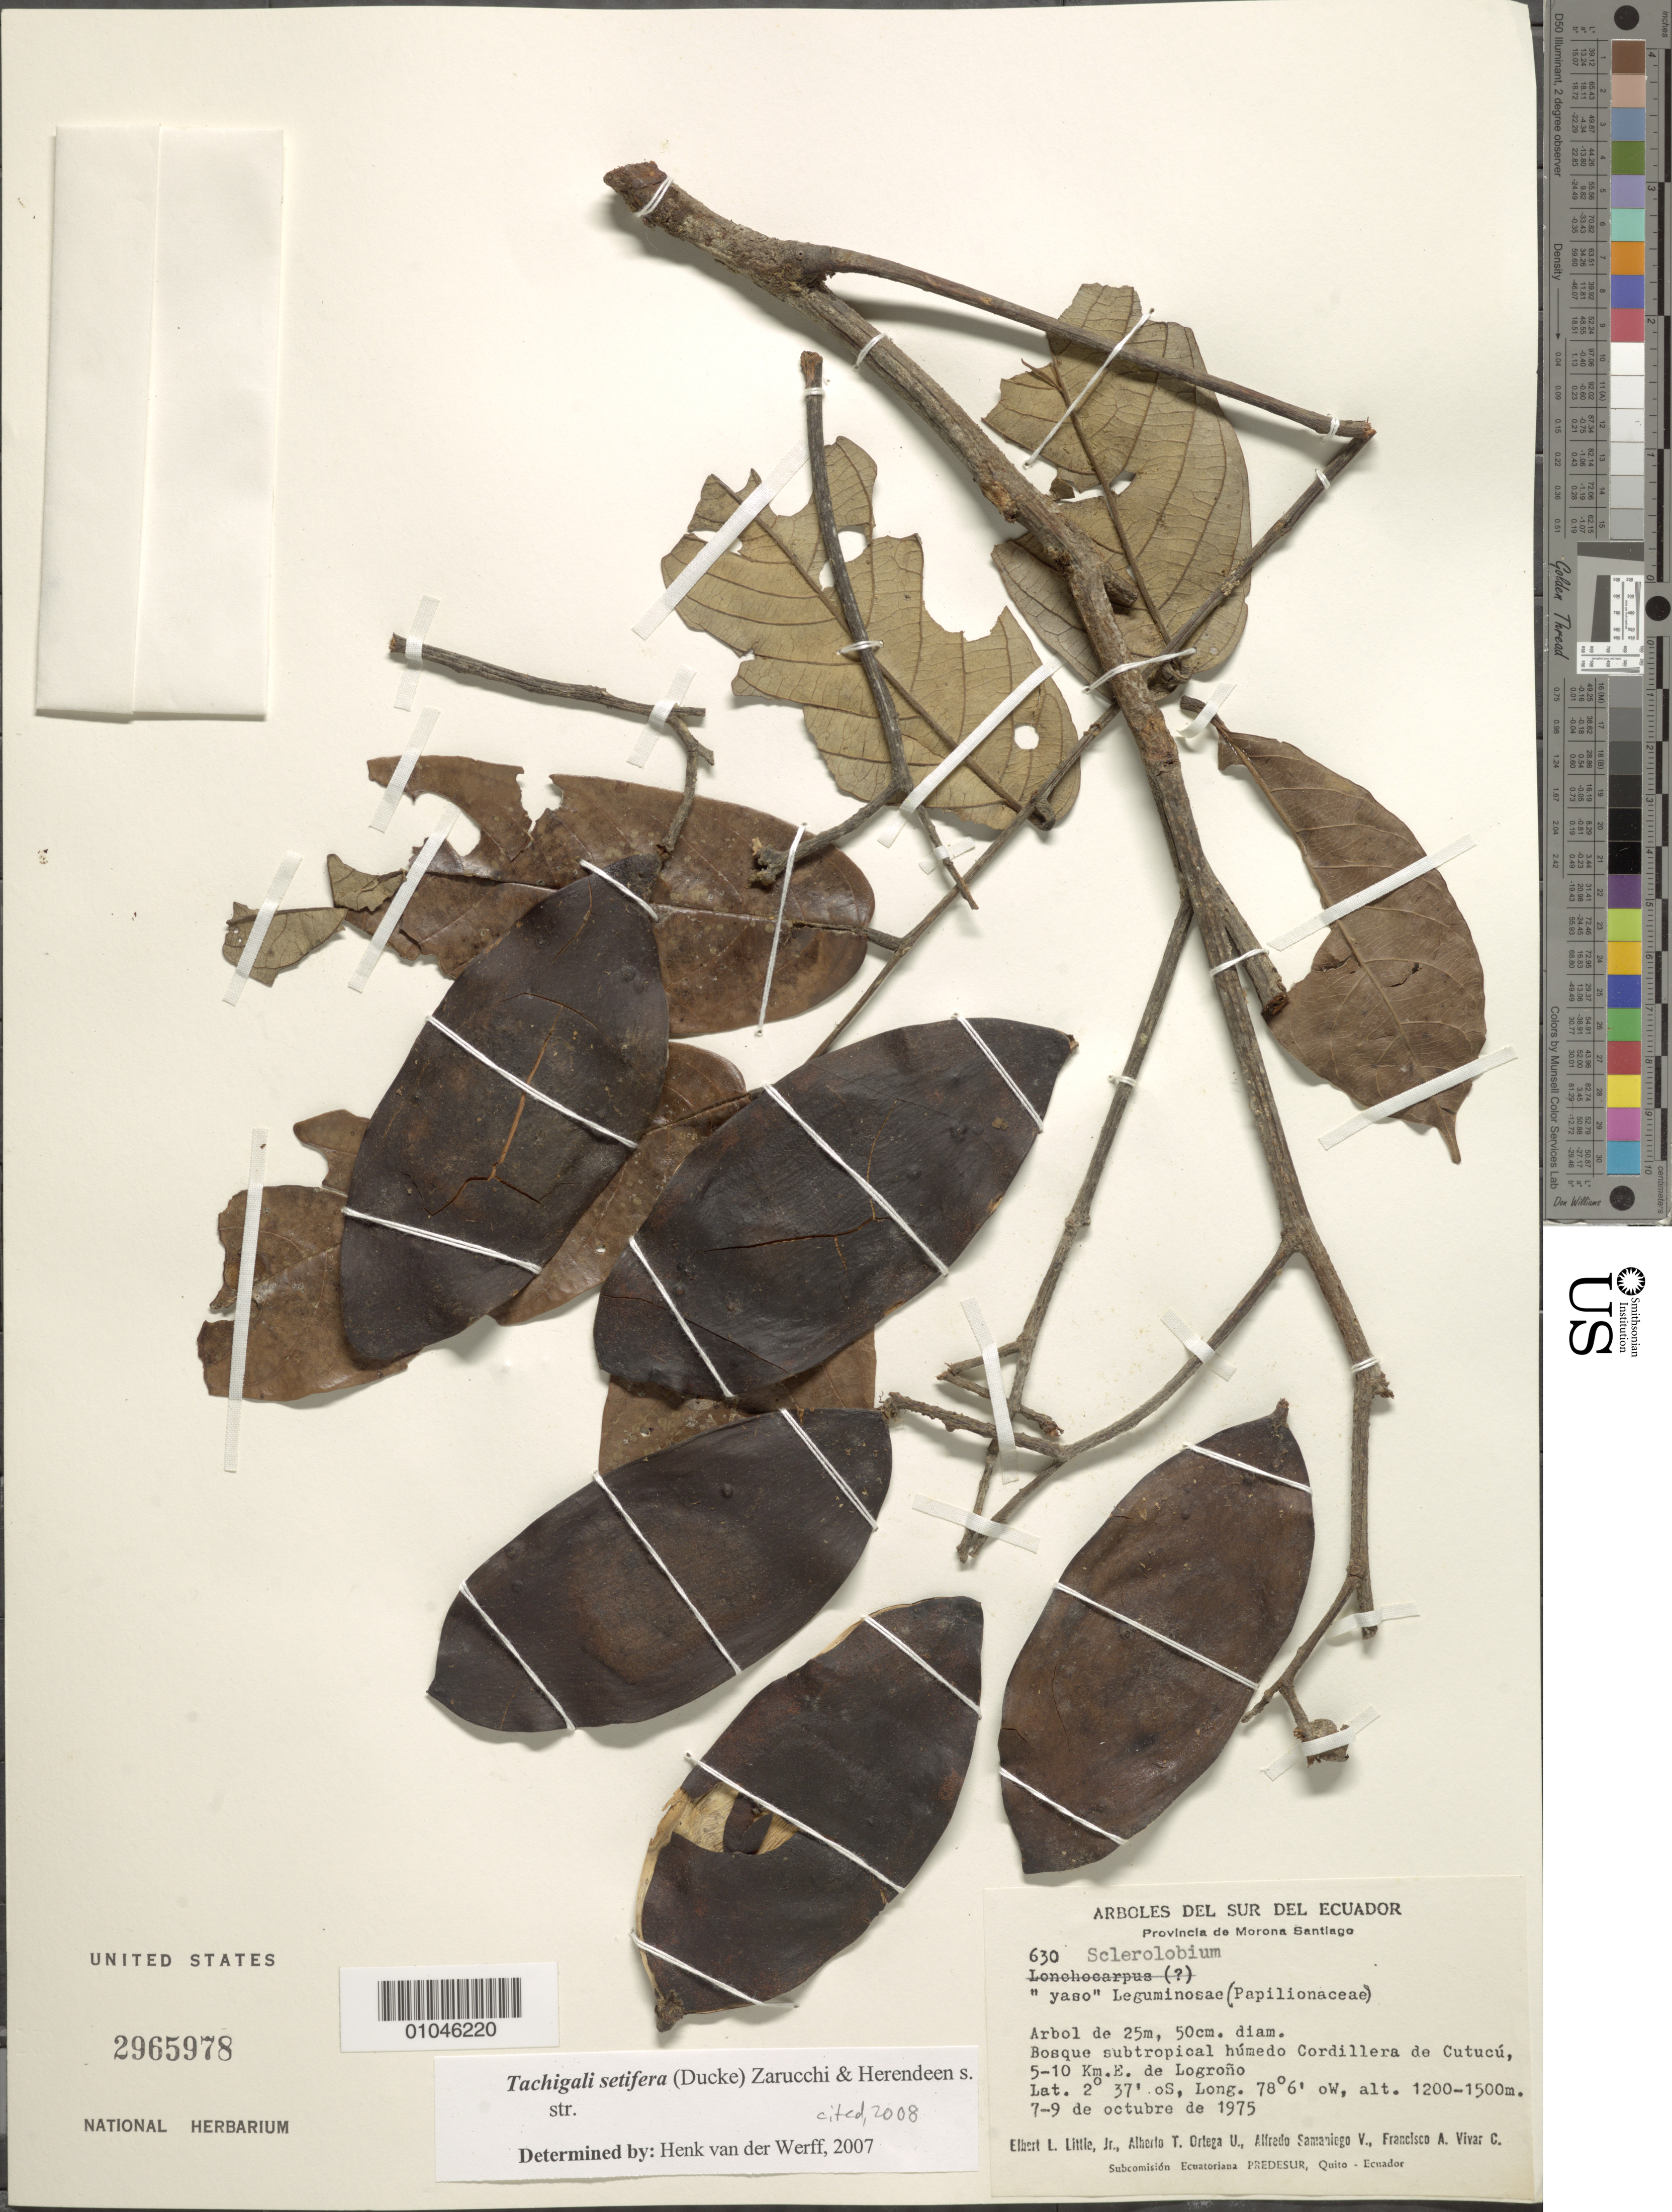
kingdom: Plantae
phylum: Tracheophyta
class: Magnoliopsida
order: Fabales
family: Fabaceae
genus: Tachigali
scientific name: Tachigali setifera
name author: (Ducke) Zarucchi & Herend.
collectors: E. L. Little, A. T. Ortega U., A. V. Samaniego & F. A. Vivar C.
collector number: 630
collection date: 1975-10-07/1975-10-09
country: Ecuador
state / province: Morona-Santiago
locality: Bosque subtropical humedo Cordillera de Cutucu, 5-10 km E de Logrono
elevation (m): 1200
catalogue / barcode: US 2965978